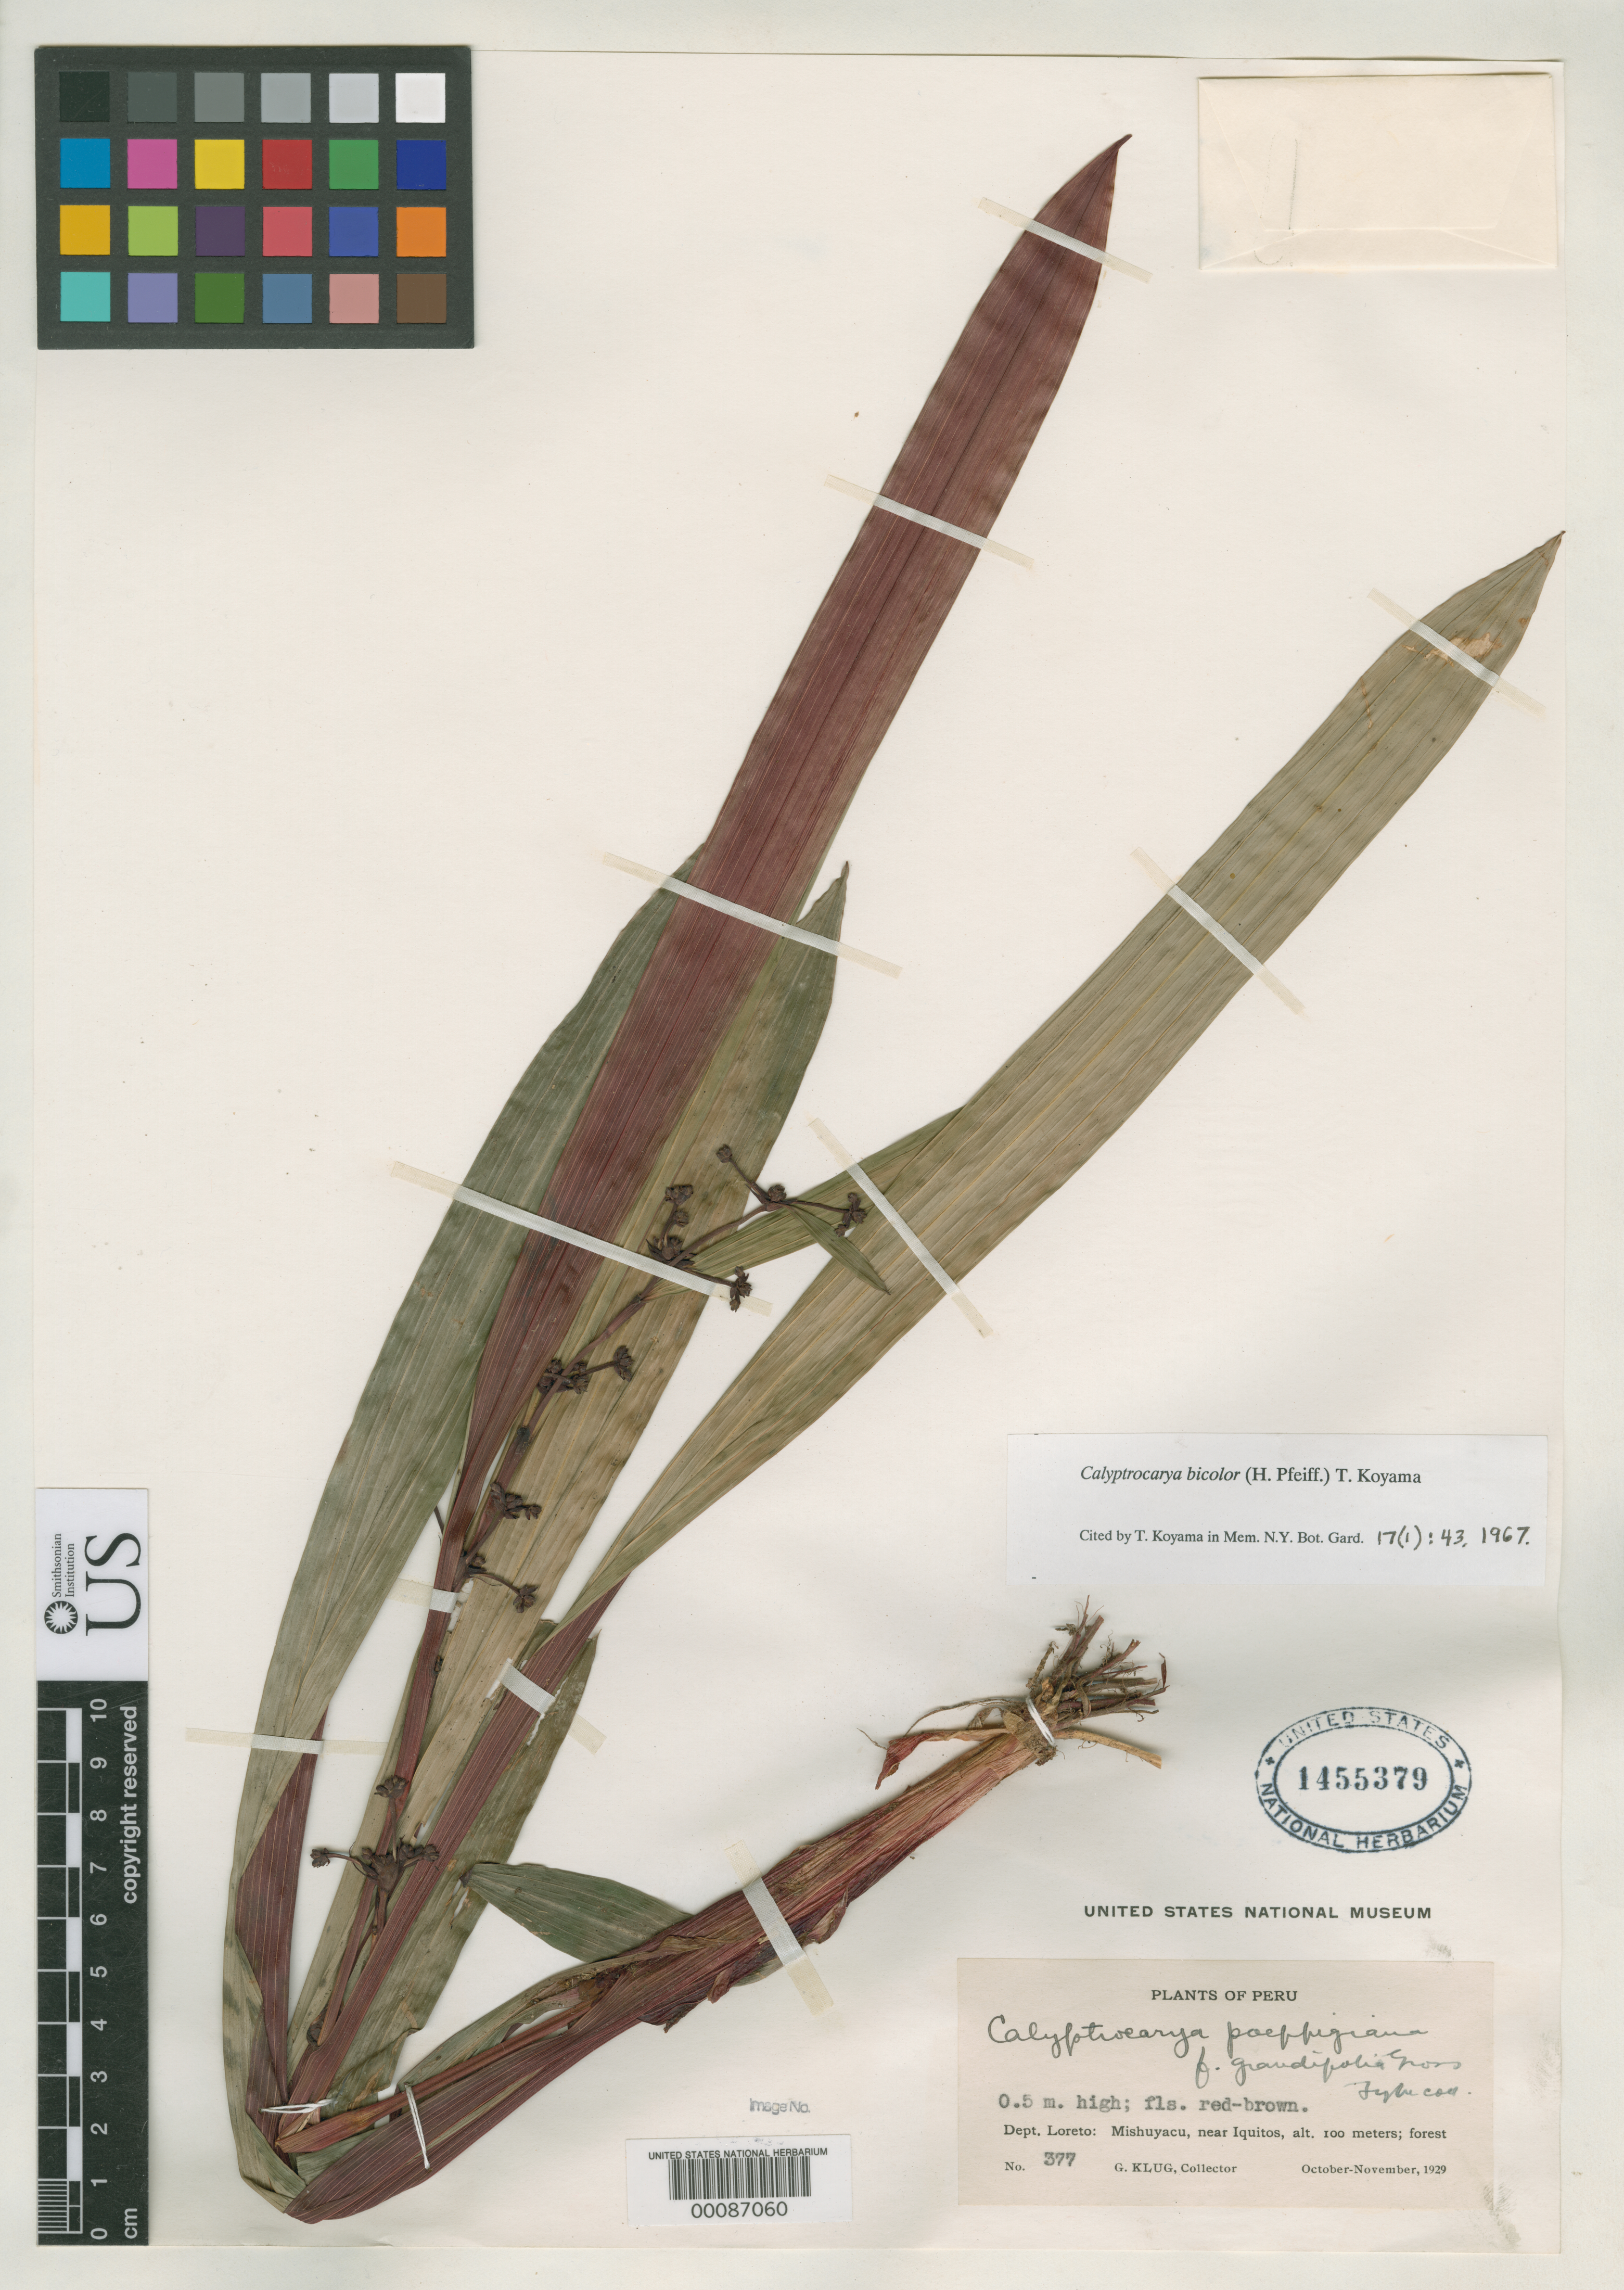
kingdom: Plantae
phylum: Tracheophyta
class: Liliopsida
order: Poales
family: Cyperaceae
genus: Calyptrocarya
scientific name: Calyptrocarya poeppigiana f. grandifolia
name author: R. Gross in J.F. Macbr.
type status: Isotype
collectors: G. Klug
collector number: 377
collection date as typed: Oct 1929 to -- Nov 1929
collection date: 1929-10/1929-11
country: Peru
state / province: Loreto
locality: Mishuyacu, near Iquitos.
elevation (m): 100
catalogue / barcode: US 1455379